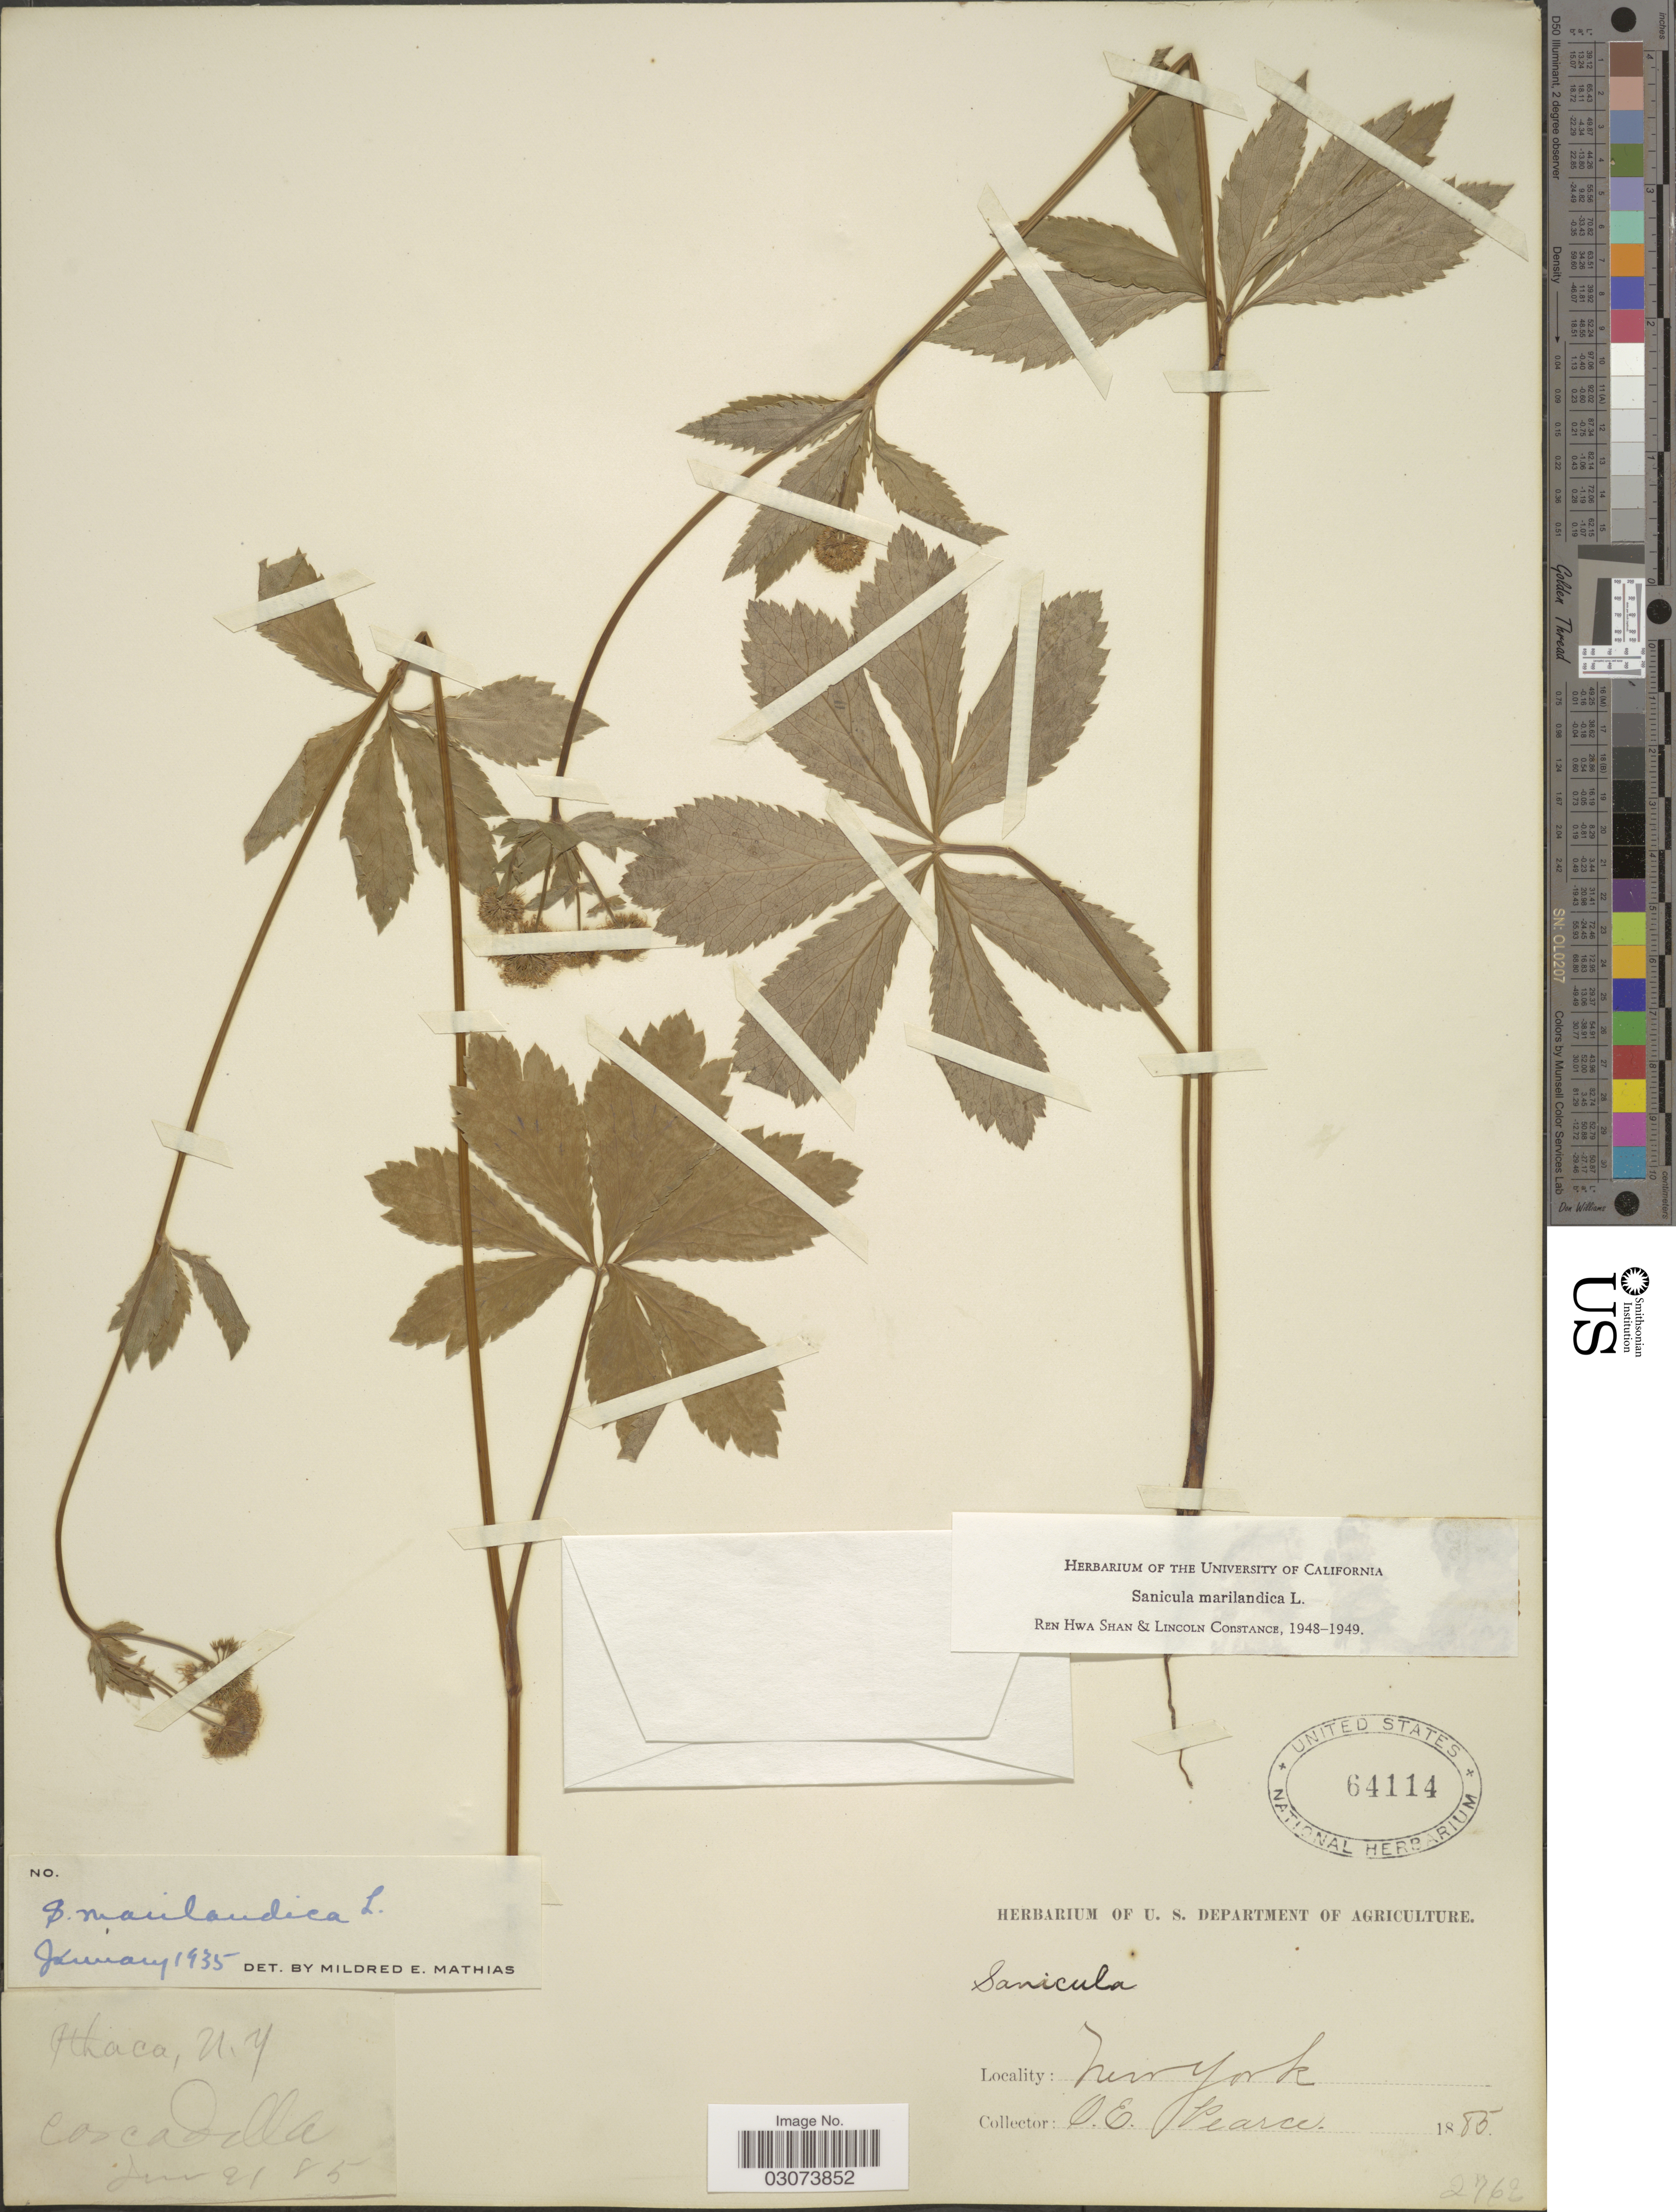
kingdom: Plantae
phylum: Tracheophyta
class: Magnoliopsida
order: Apiales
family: Apiaceae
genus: Sanicula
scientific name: Sanicula marilandica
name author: L.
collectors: O. E. Pearce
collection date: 1885-06-21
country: United States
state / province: New York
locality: Ithaca. Cascadilla.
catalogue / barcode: US 64114